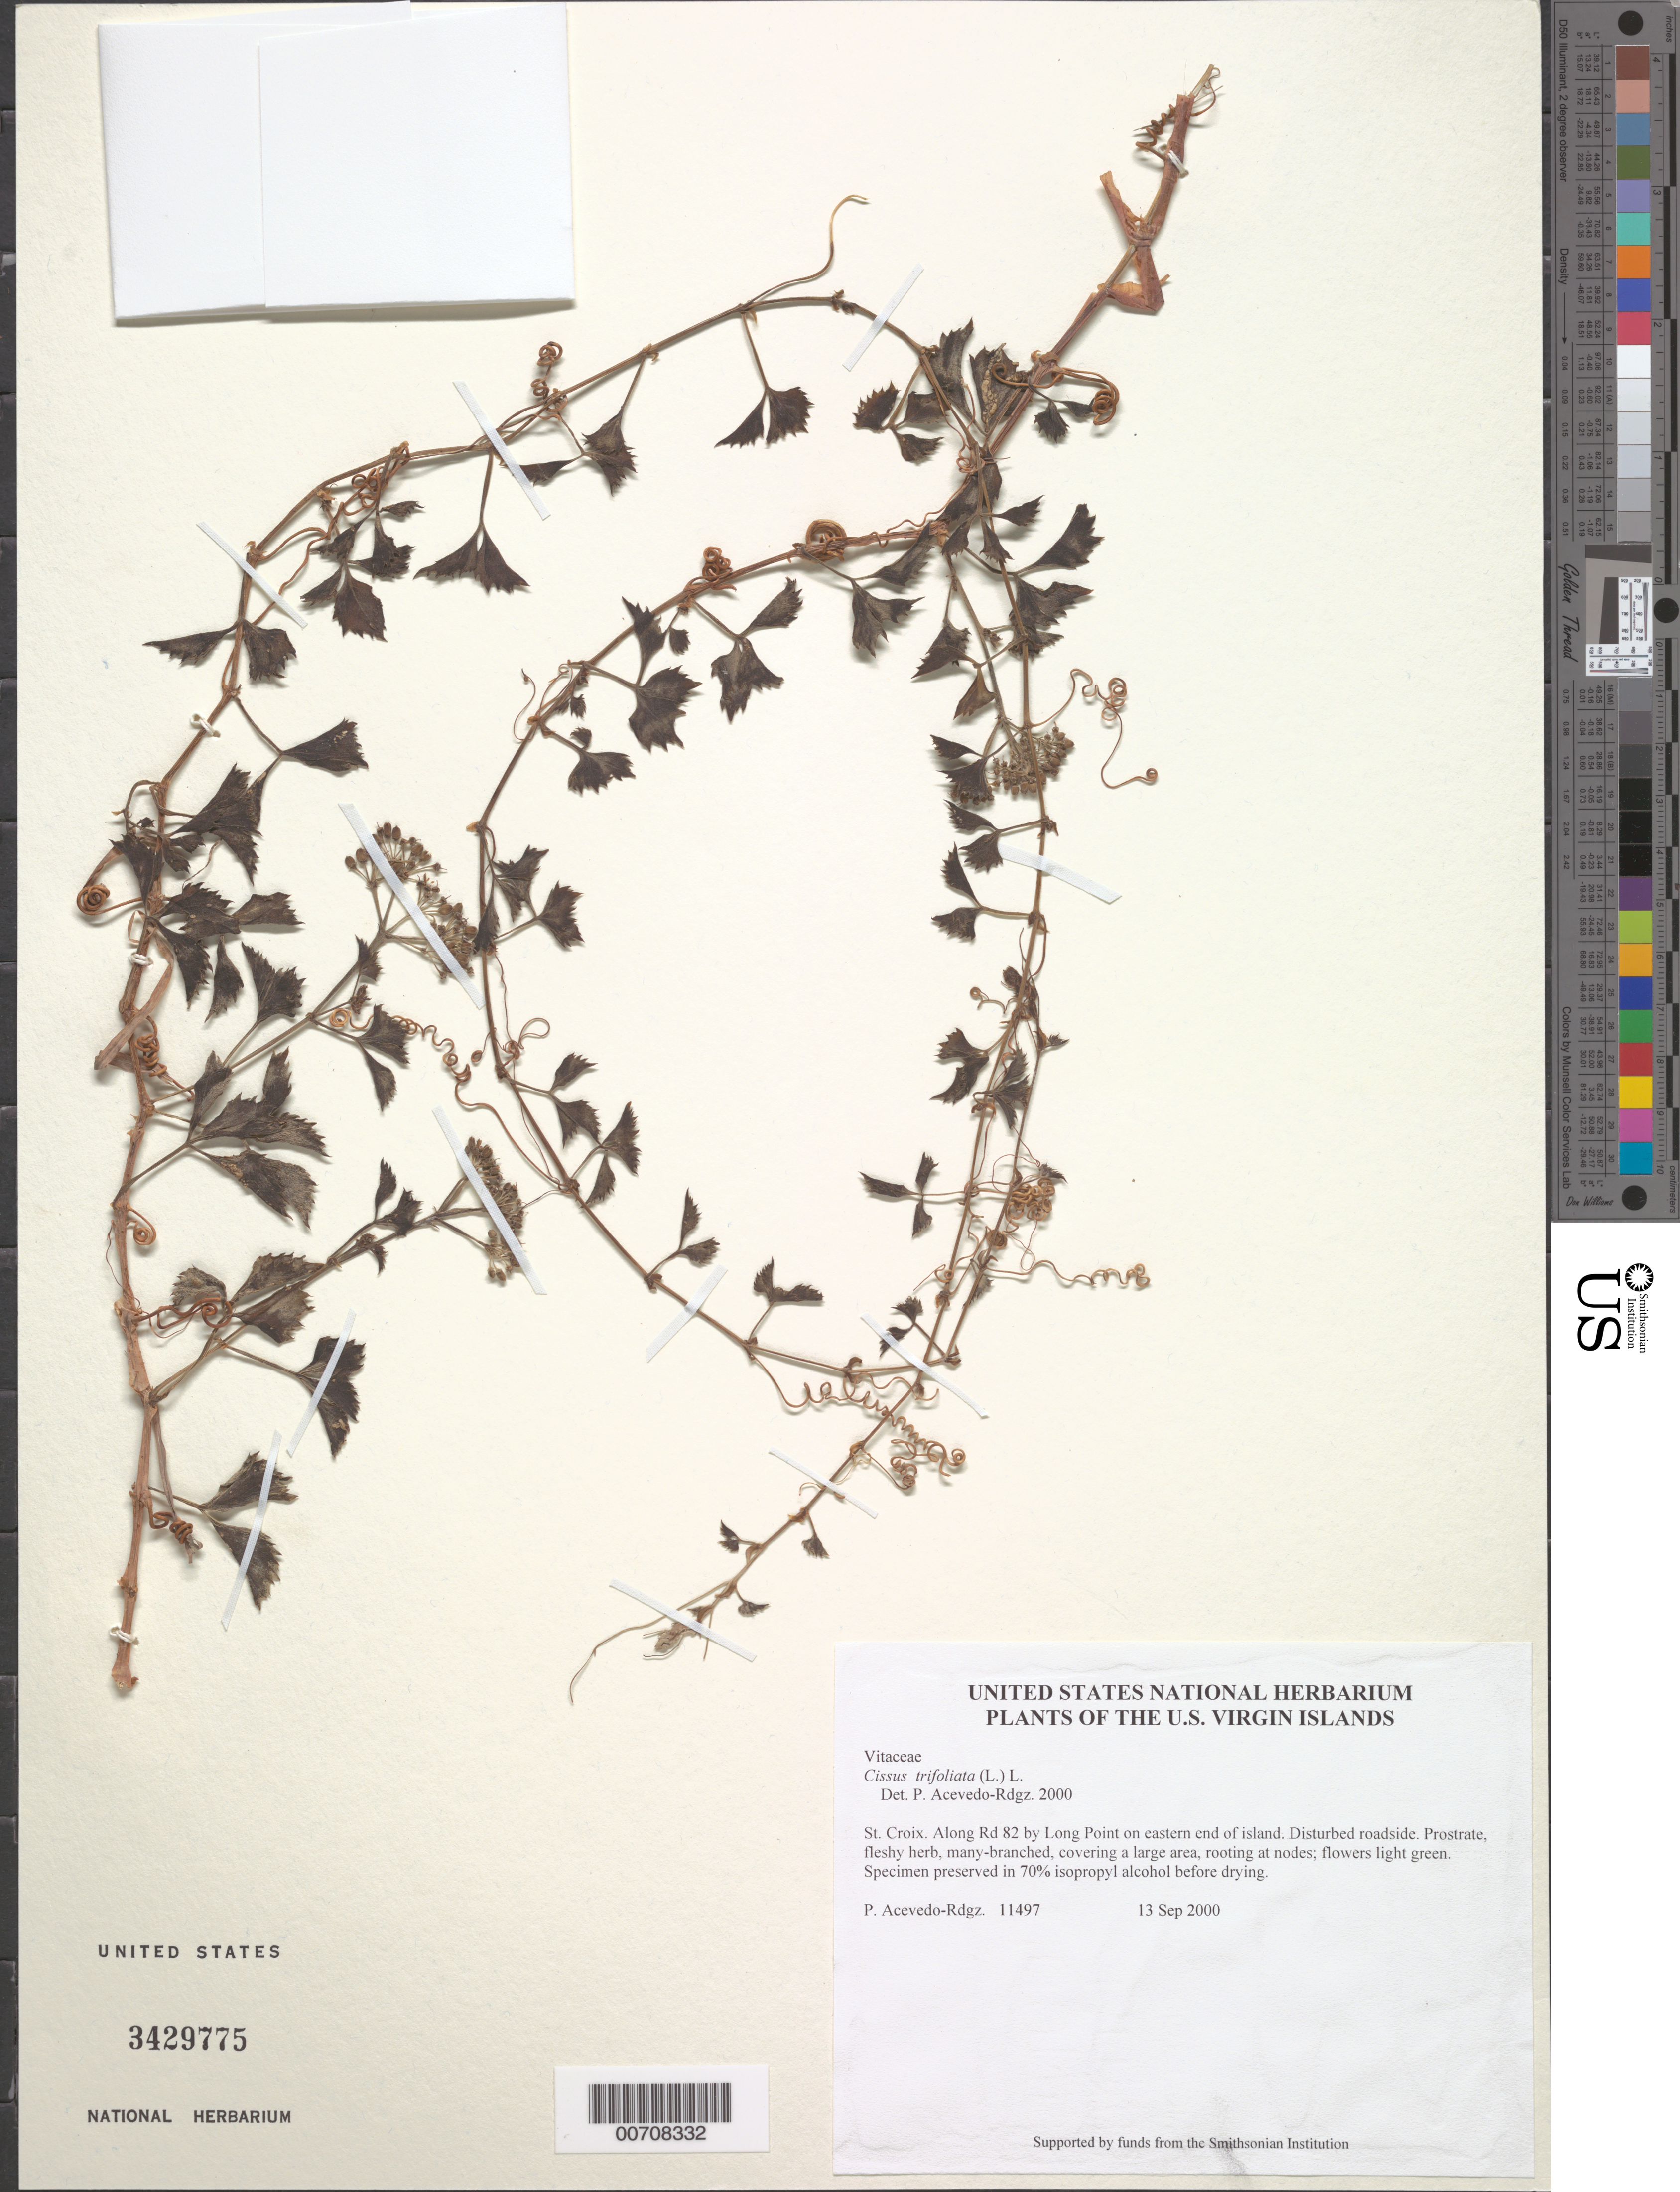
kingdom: Plantae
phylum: Tracheophyta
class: Magnoliopsida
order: Vitales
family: Vitaceae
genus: Cissus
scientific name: Cissus trifoliata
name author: (L.) L.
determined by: Acevedo-Rodríguez, P., (BOT), Smithsonian Institution - National Museum of Natural History (UNITED STATES)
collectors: P. Acevedo-Rodr.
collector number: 11497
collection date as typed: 13 Sep 2000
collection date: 2000-09-13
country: U.S. Virgin Islands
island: St. Croix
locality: Along Rd 82 by Long Point on eastern end of island.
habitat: Disturbed roadside.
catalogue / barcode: US 3429775